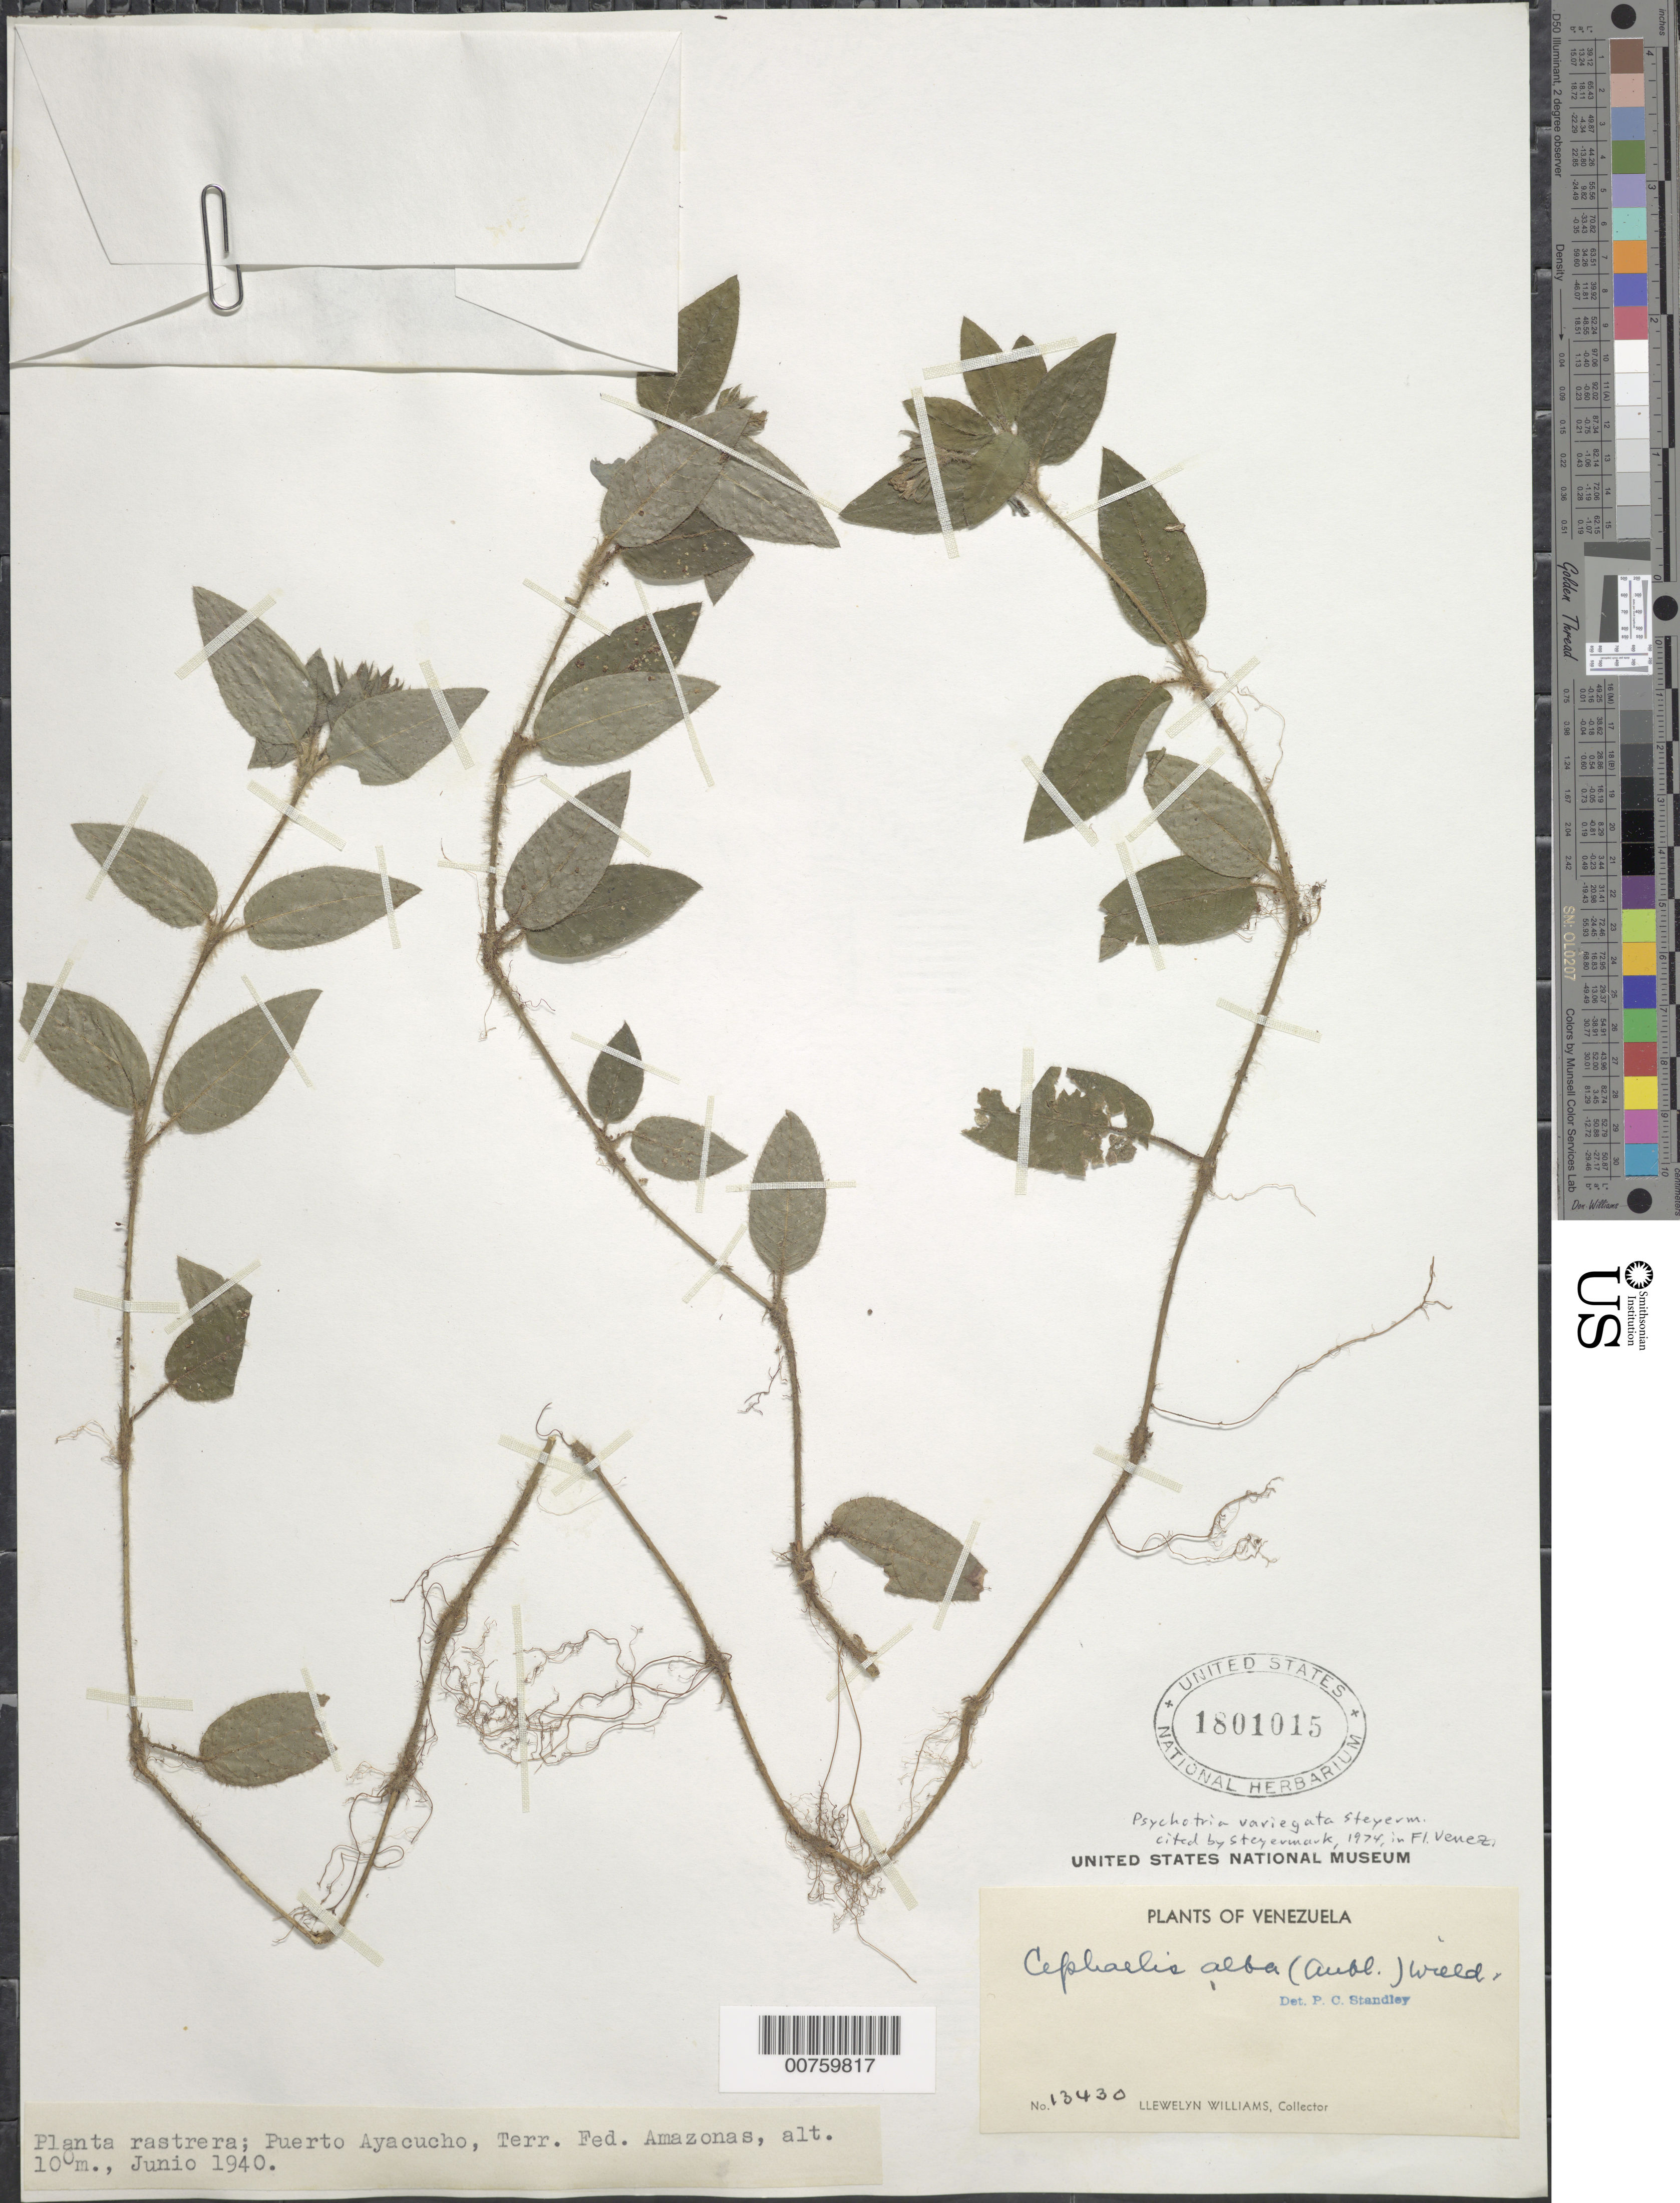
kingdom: Plantae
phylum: Tracheophyta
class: Magnoliopsida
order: Gentianales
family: Rubiaceae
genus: Psychotria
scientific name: Psychotria variegata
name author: Steyerm.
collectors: Ll. Williams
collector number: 13430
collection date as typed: Jun-40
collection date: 1940-06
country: Venezuela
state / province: Amazonas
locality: Puerto Ayacucho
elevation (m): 100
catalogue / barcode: US 1801015